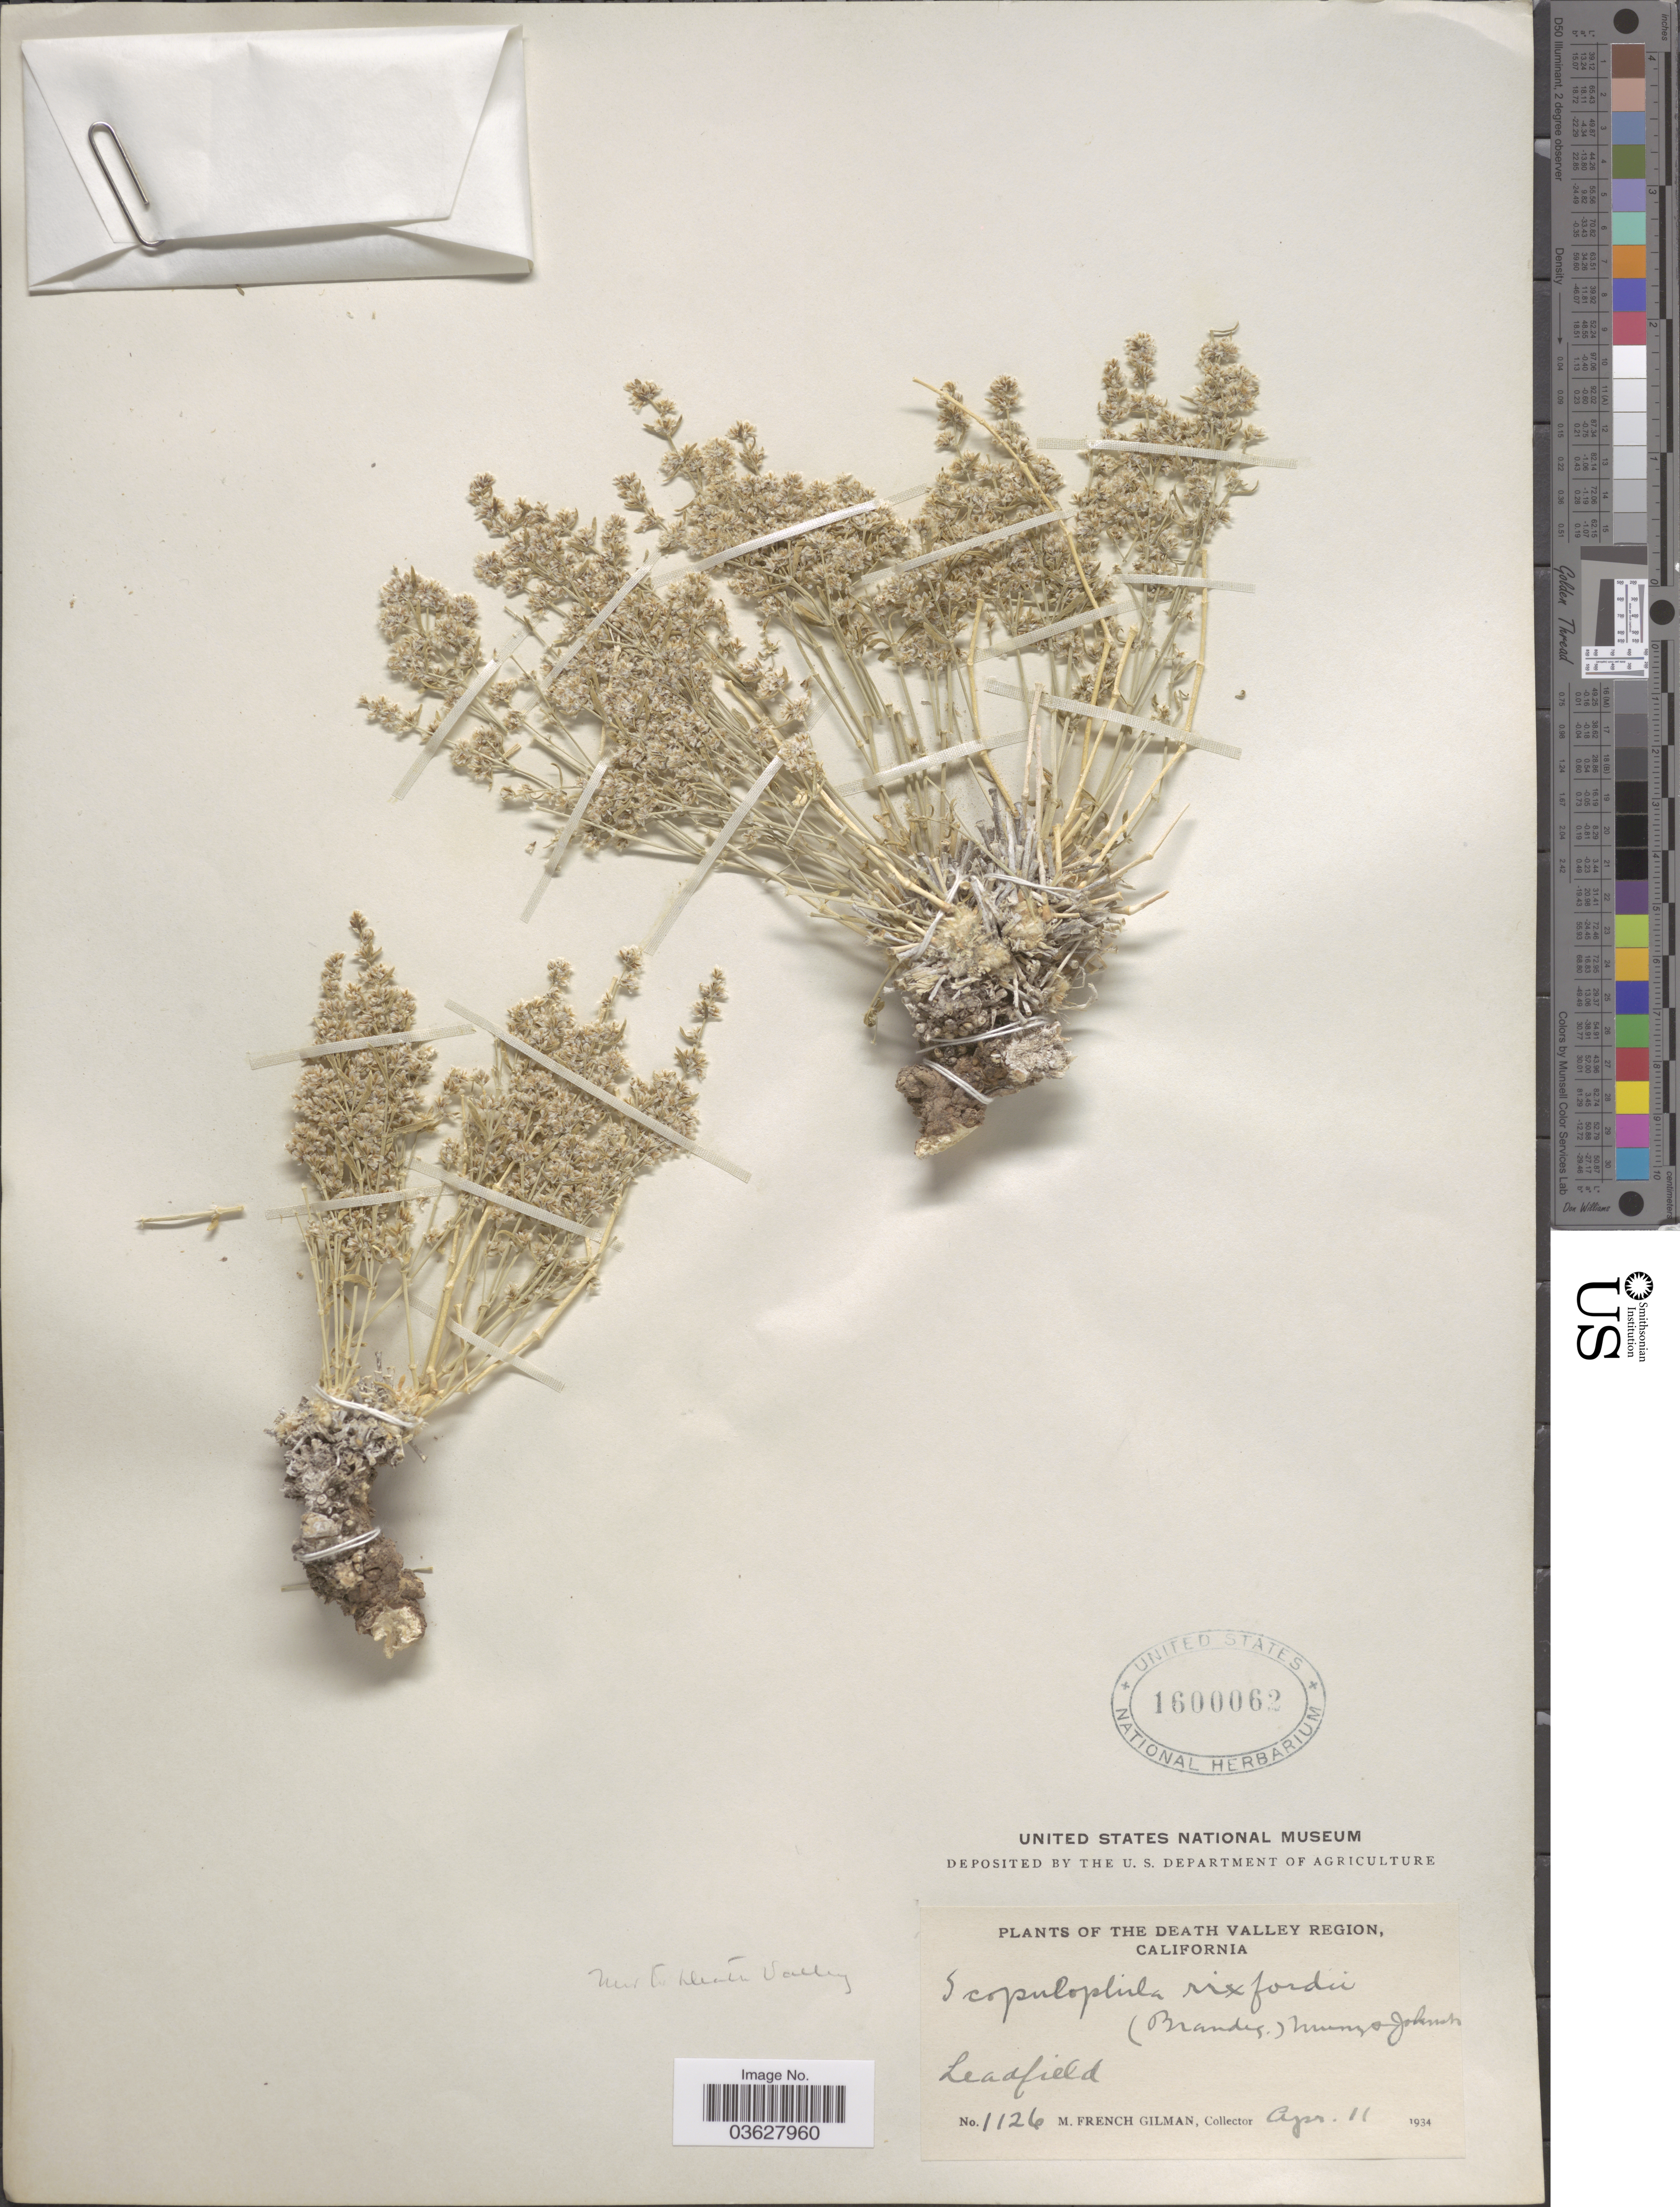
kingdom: Plantae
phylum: Tracheophyta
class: Magnoliopsida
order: Caryophyllales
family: Caryophyllaceae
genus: Achyronychia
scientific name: Achyronychia rixfordii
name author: Brandegee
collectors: M. F. Gilman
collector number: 1126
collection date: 1934-04-11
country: United States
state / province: California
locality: The Death Valley Region. Leadfield. Near the Death Valley.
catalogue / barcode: US 1600062